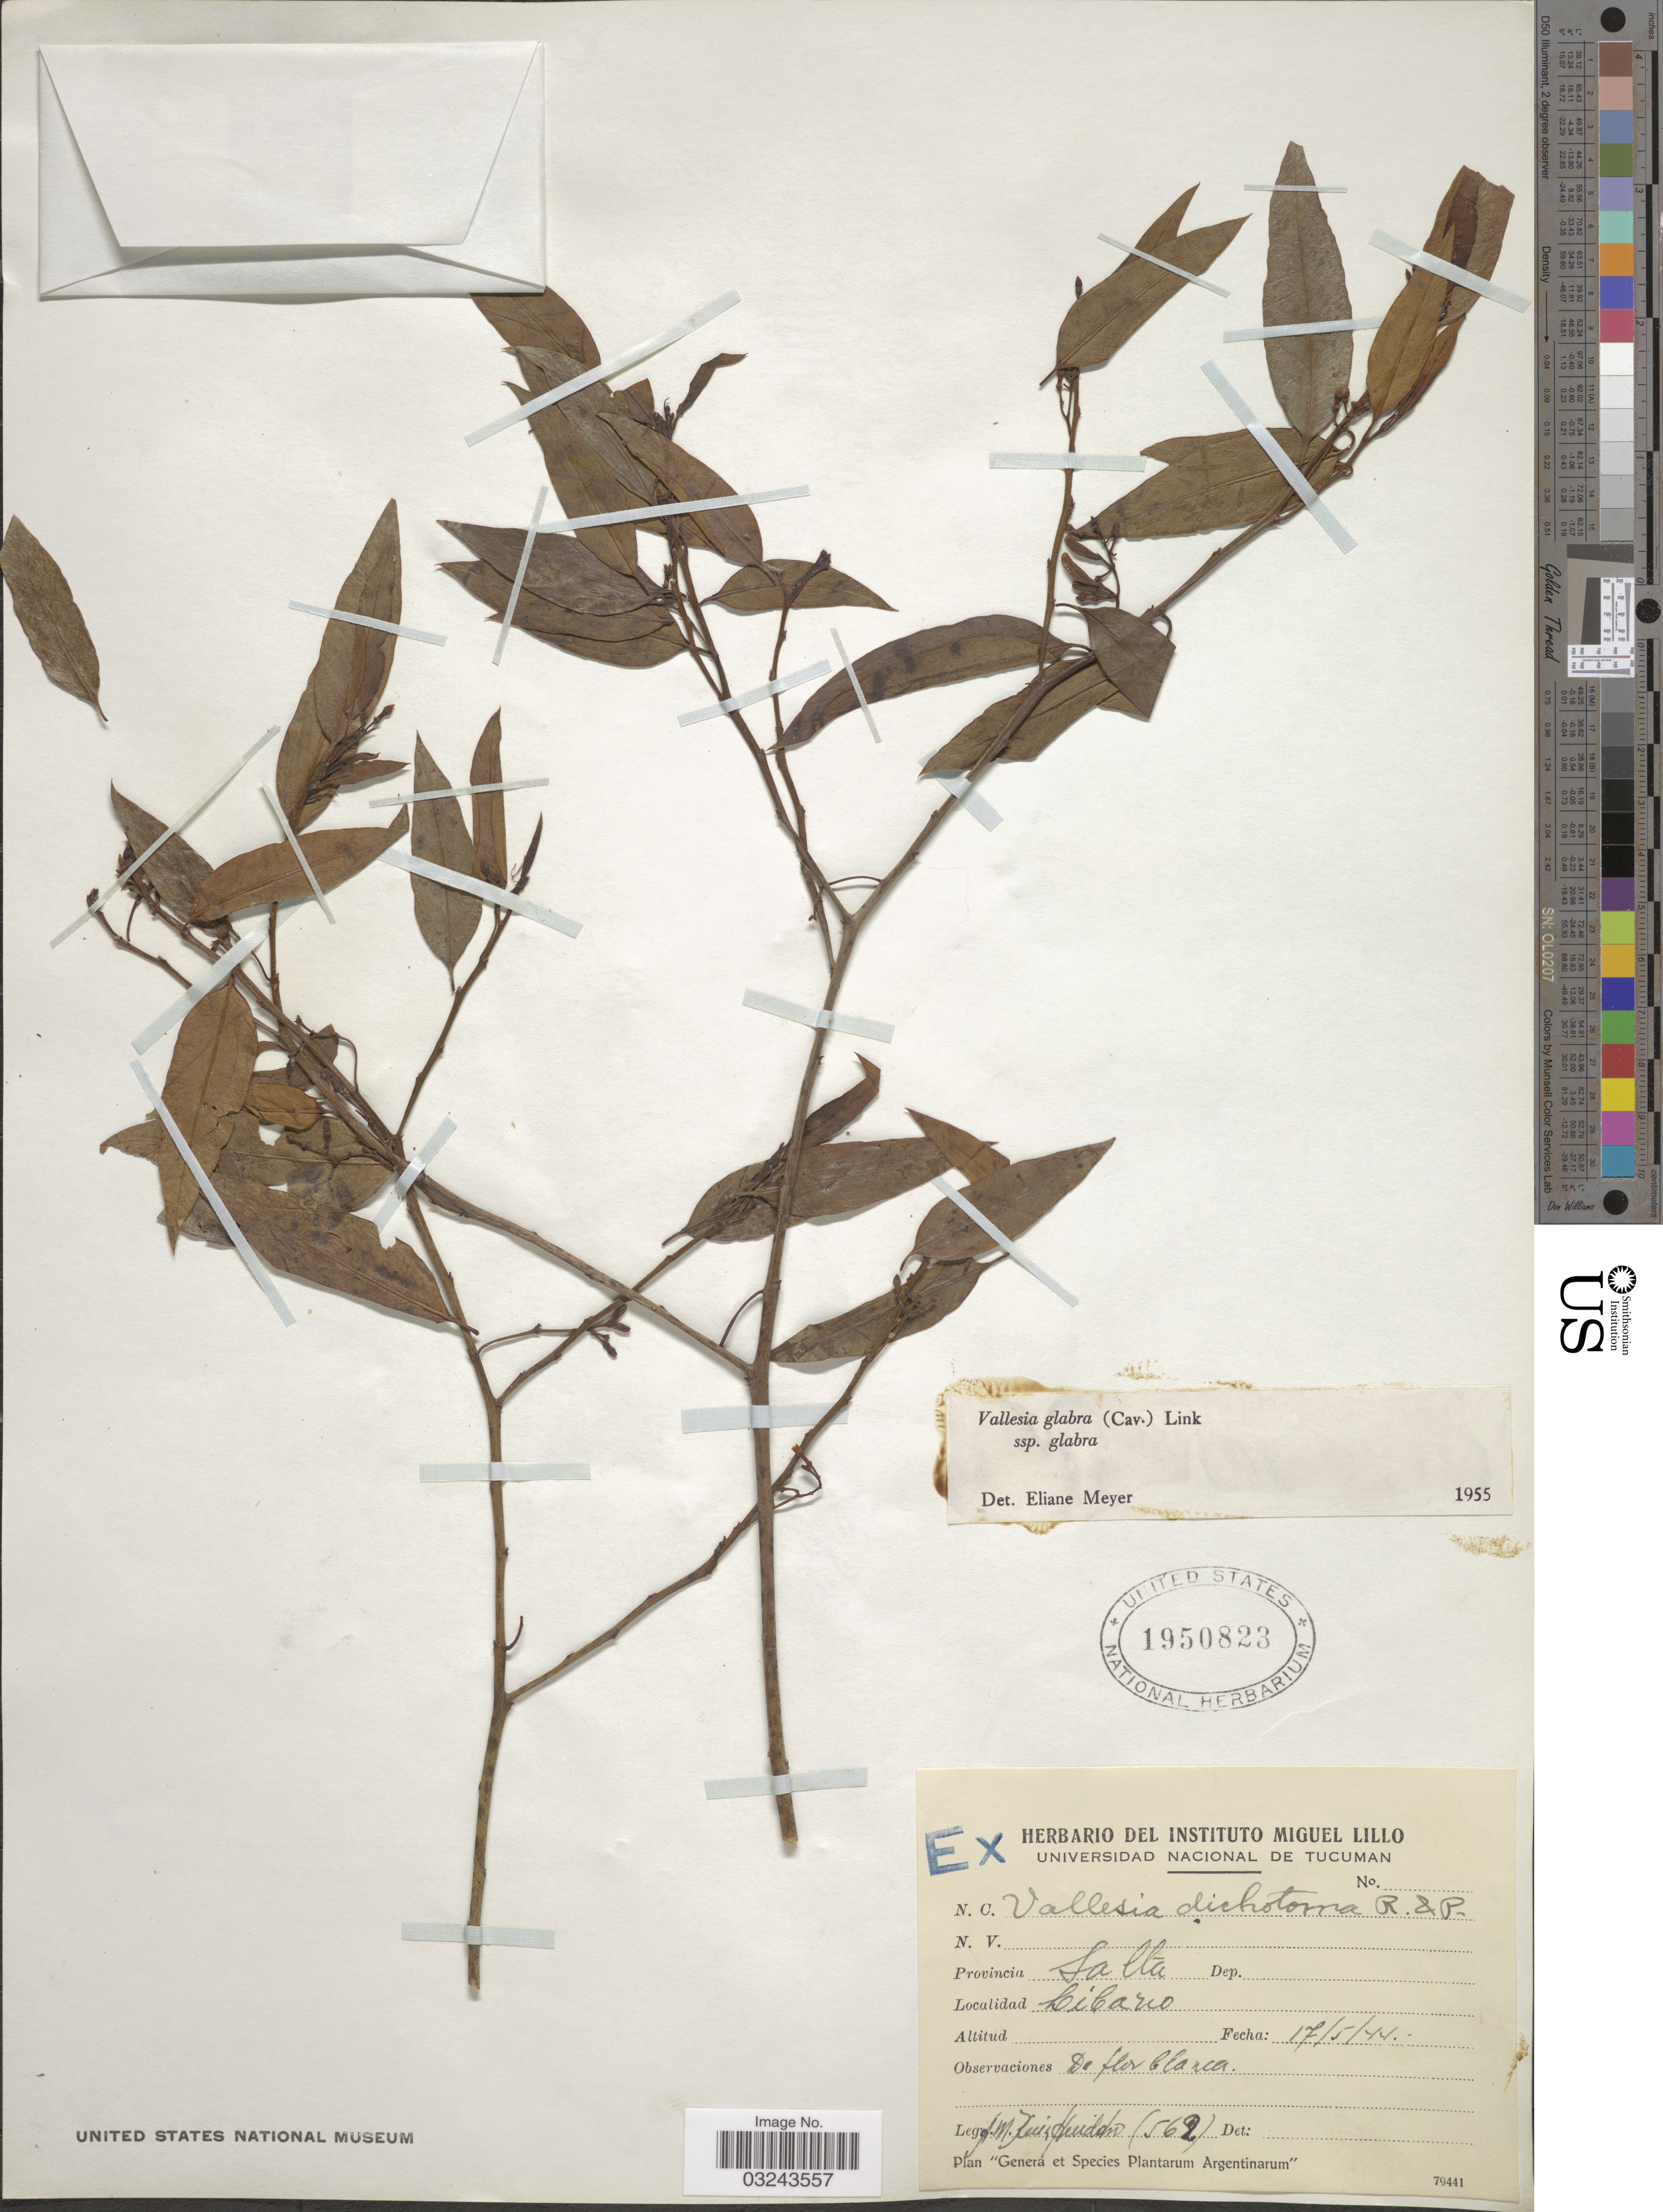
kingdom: Plantae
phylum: Tracheophyta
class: Magnoliopsida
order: Gentianales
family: Apocynaceae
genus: Vallesia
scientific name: Vallesia glabra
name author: (Cav.) Link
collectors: A. Ruiz Huidobo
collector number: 562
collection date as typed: Transcribed d/m/y: 17/5/44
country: Argentina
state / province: Salta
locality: Provincia Salta, Libano.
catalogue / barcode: US 1950823